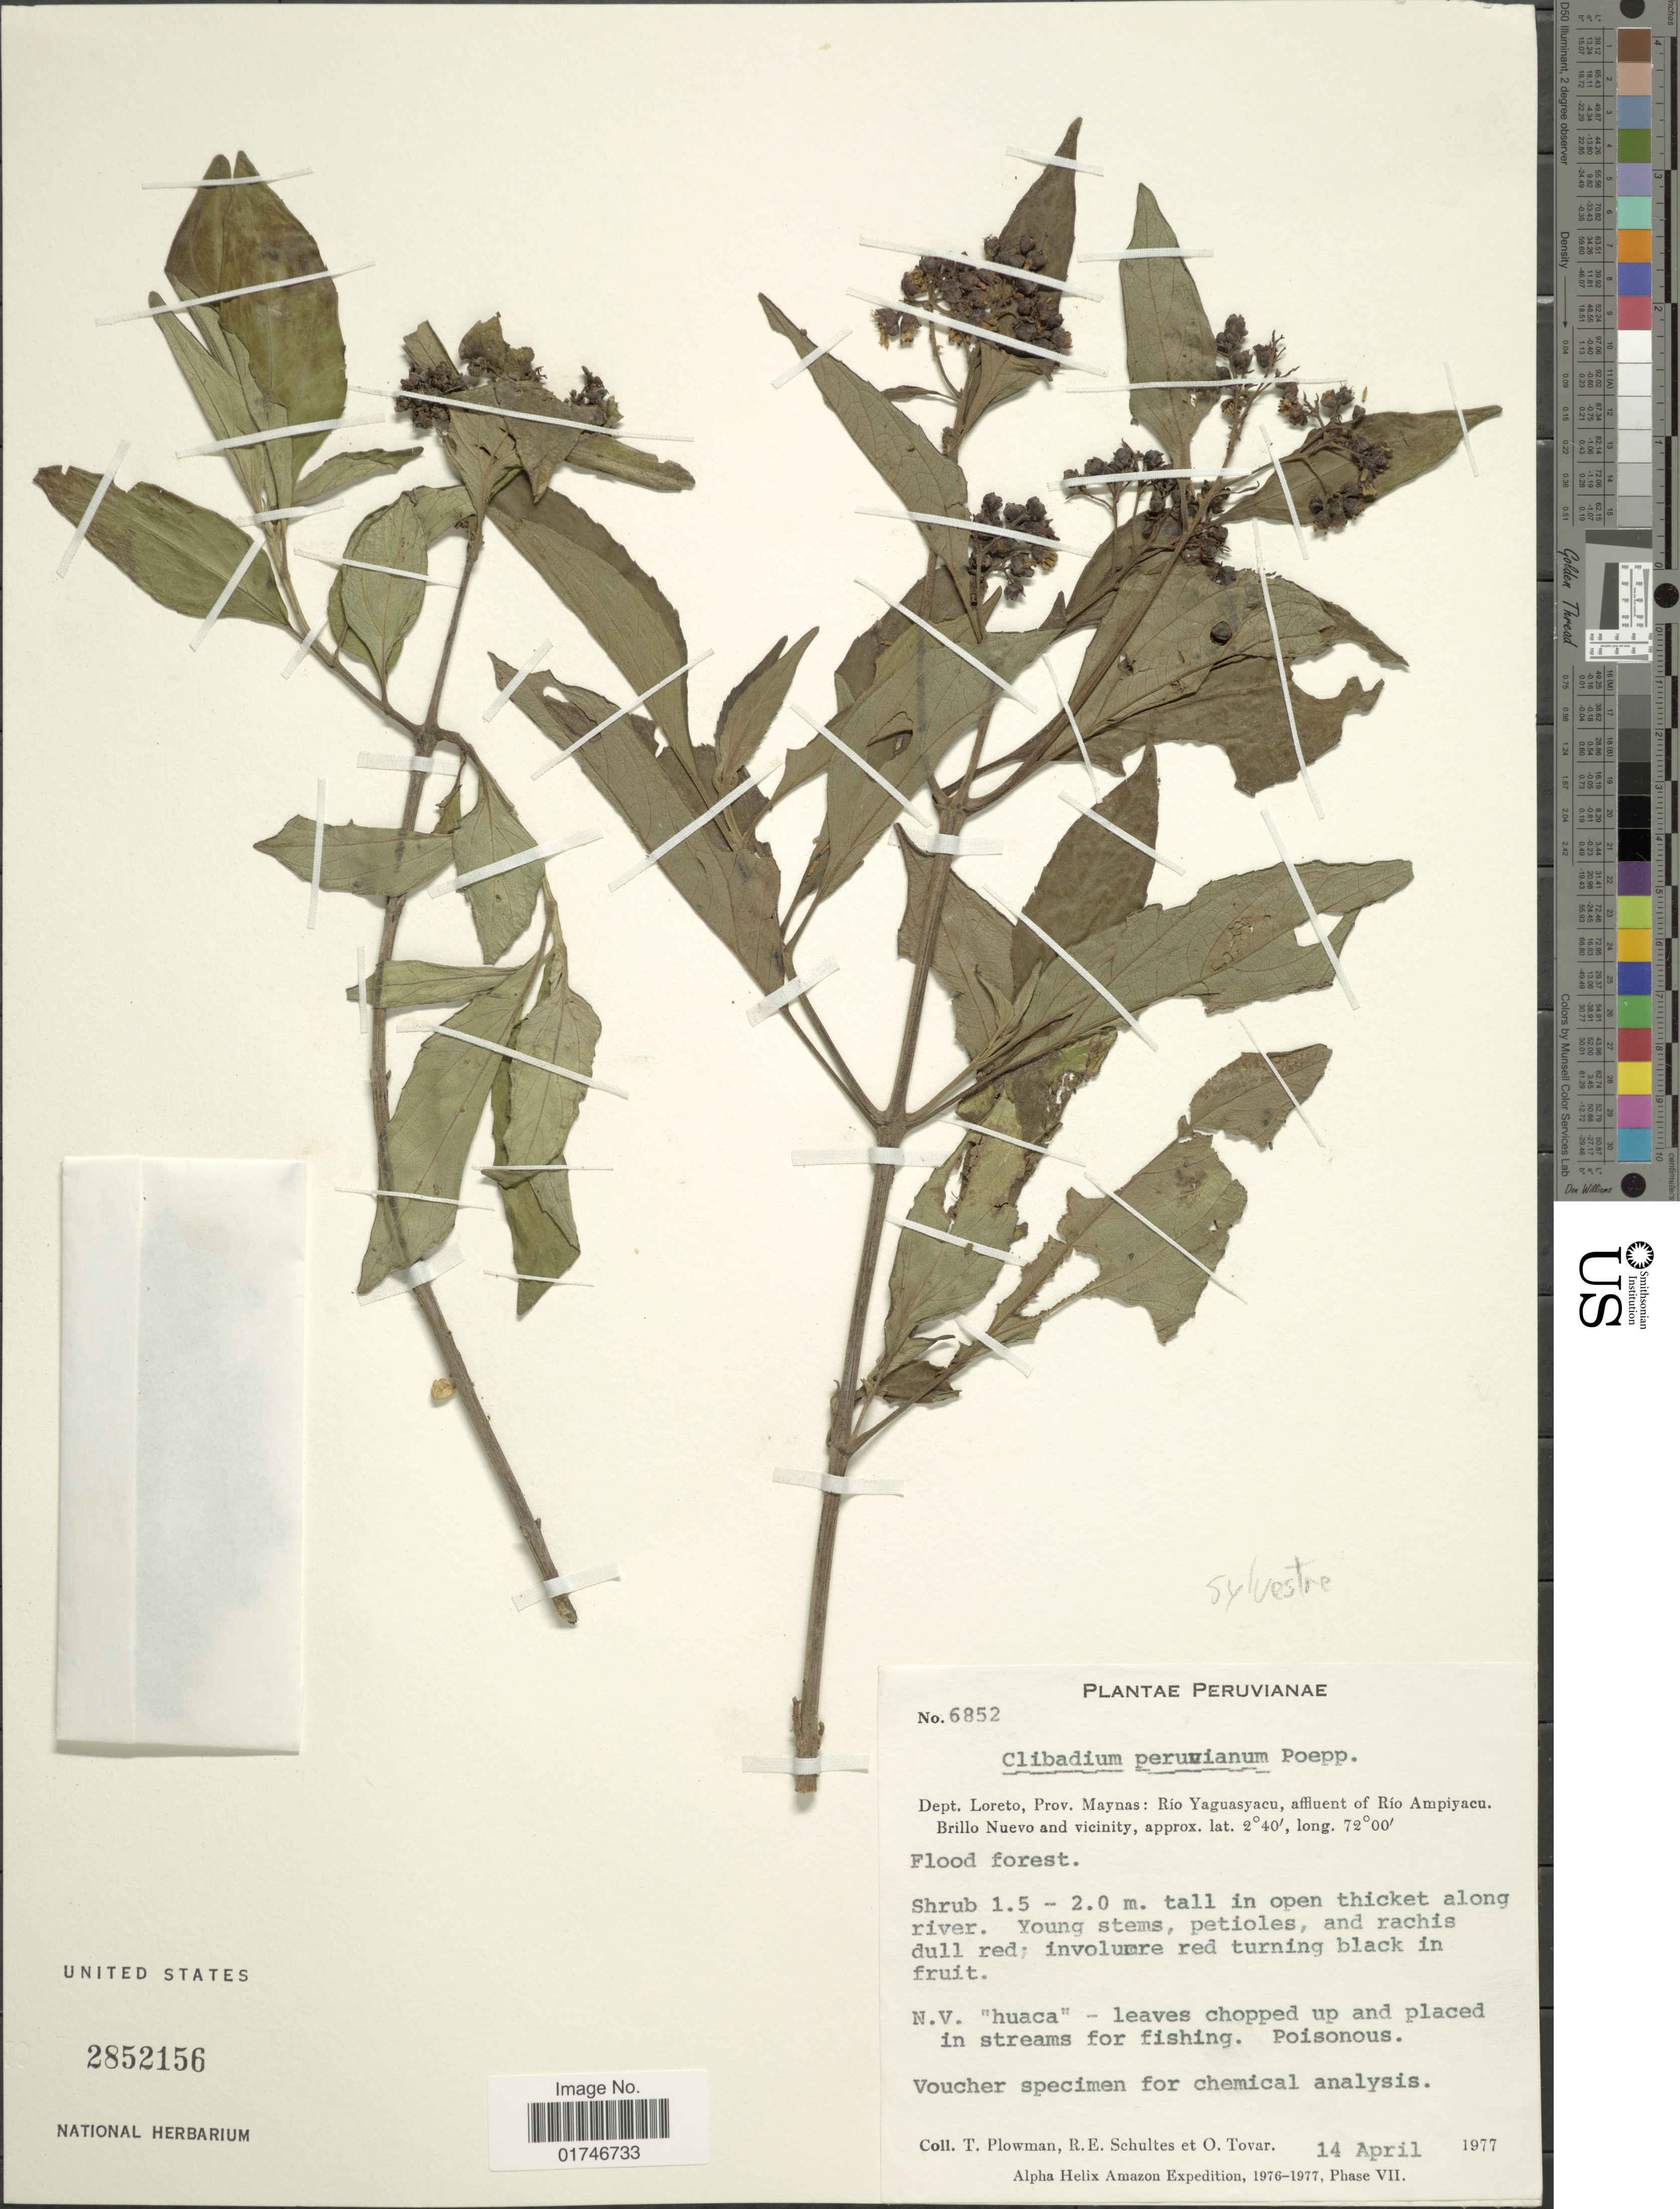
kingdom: Plantae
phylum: Tracheophyta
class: Magnoliopsida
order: Asterales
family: Asteraceae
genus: Clibadium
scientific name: Clibadium peruvianum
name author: Poepp.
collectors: T. Plowman, R. E. Schultes & Ó. Tovar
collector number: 6852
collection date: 1977-04-14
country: Peru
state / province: Loreto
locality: Dept. Loreto, Prov. Maynas: Rio Yaguasyacu, affluent of Río Ampiyacu. Brillo Nuevo and vicinity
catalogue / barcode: US 2852156